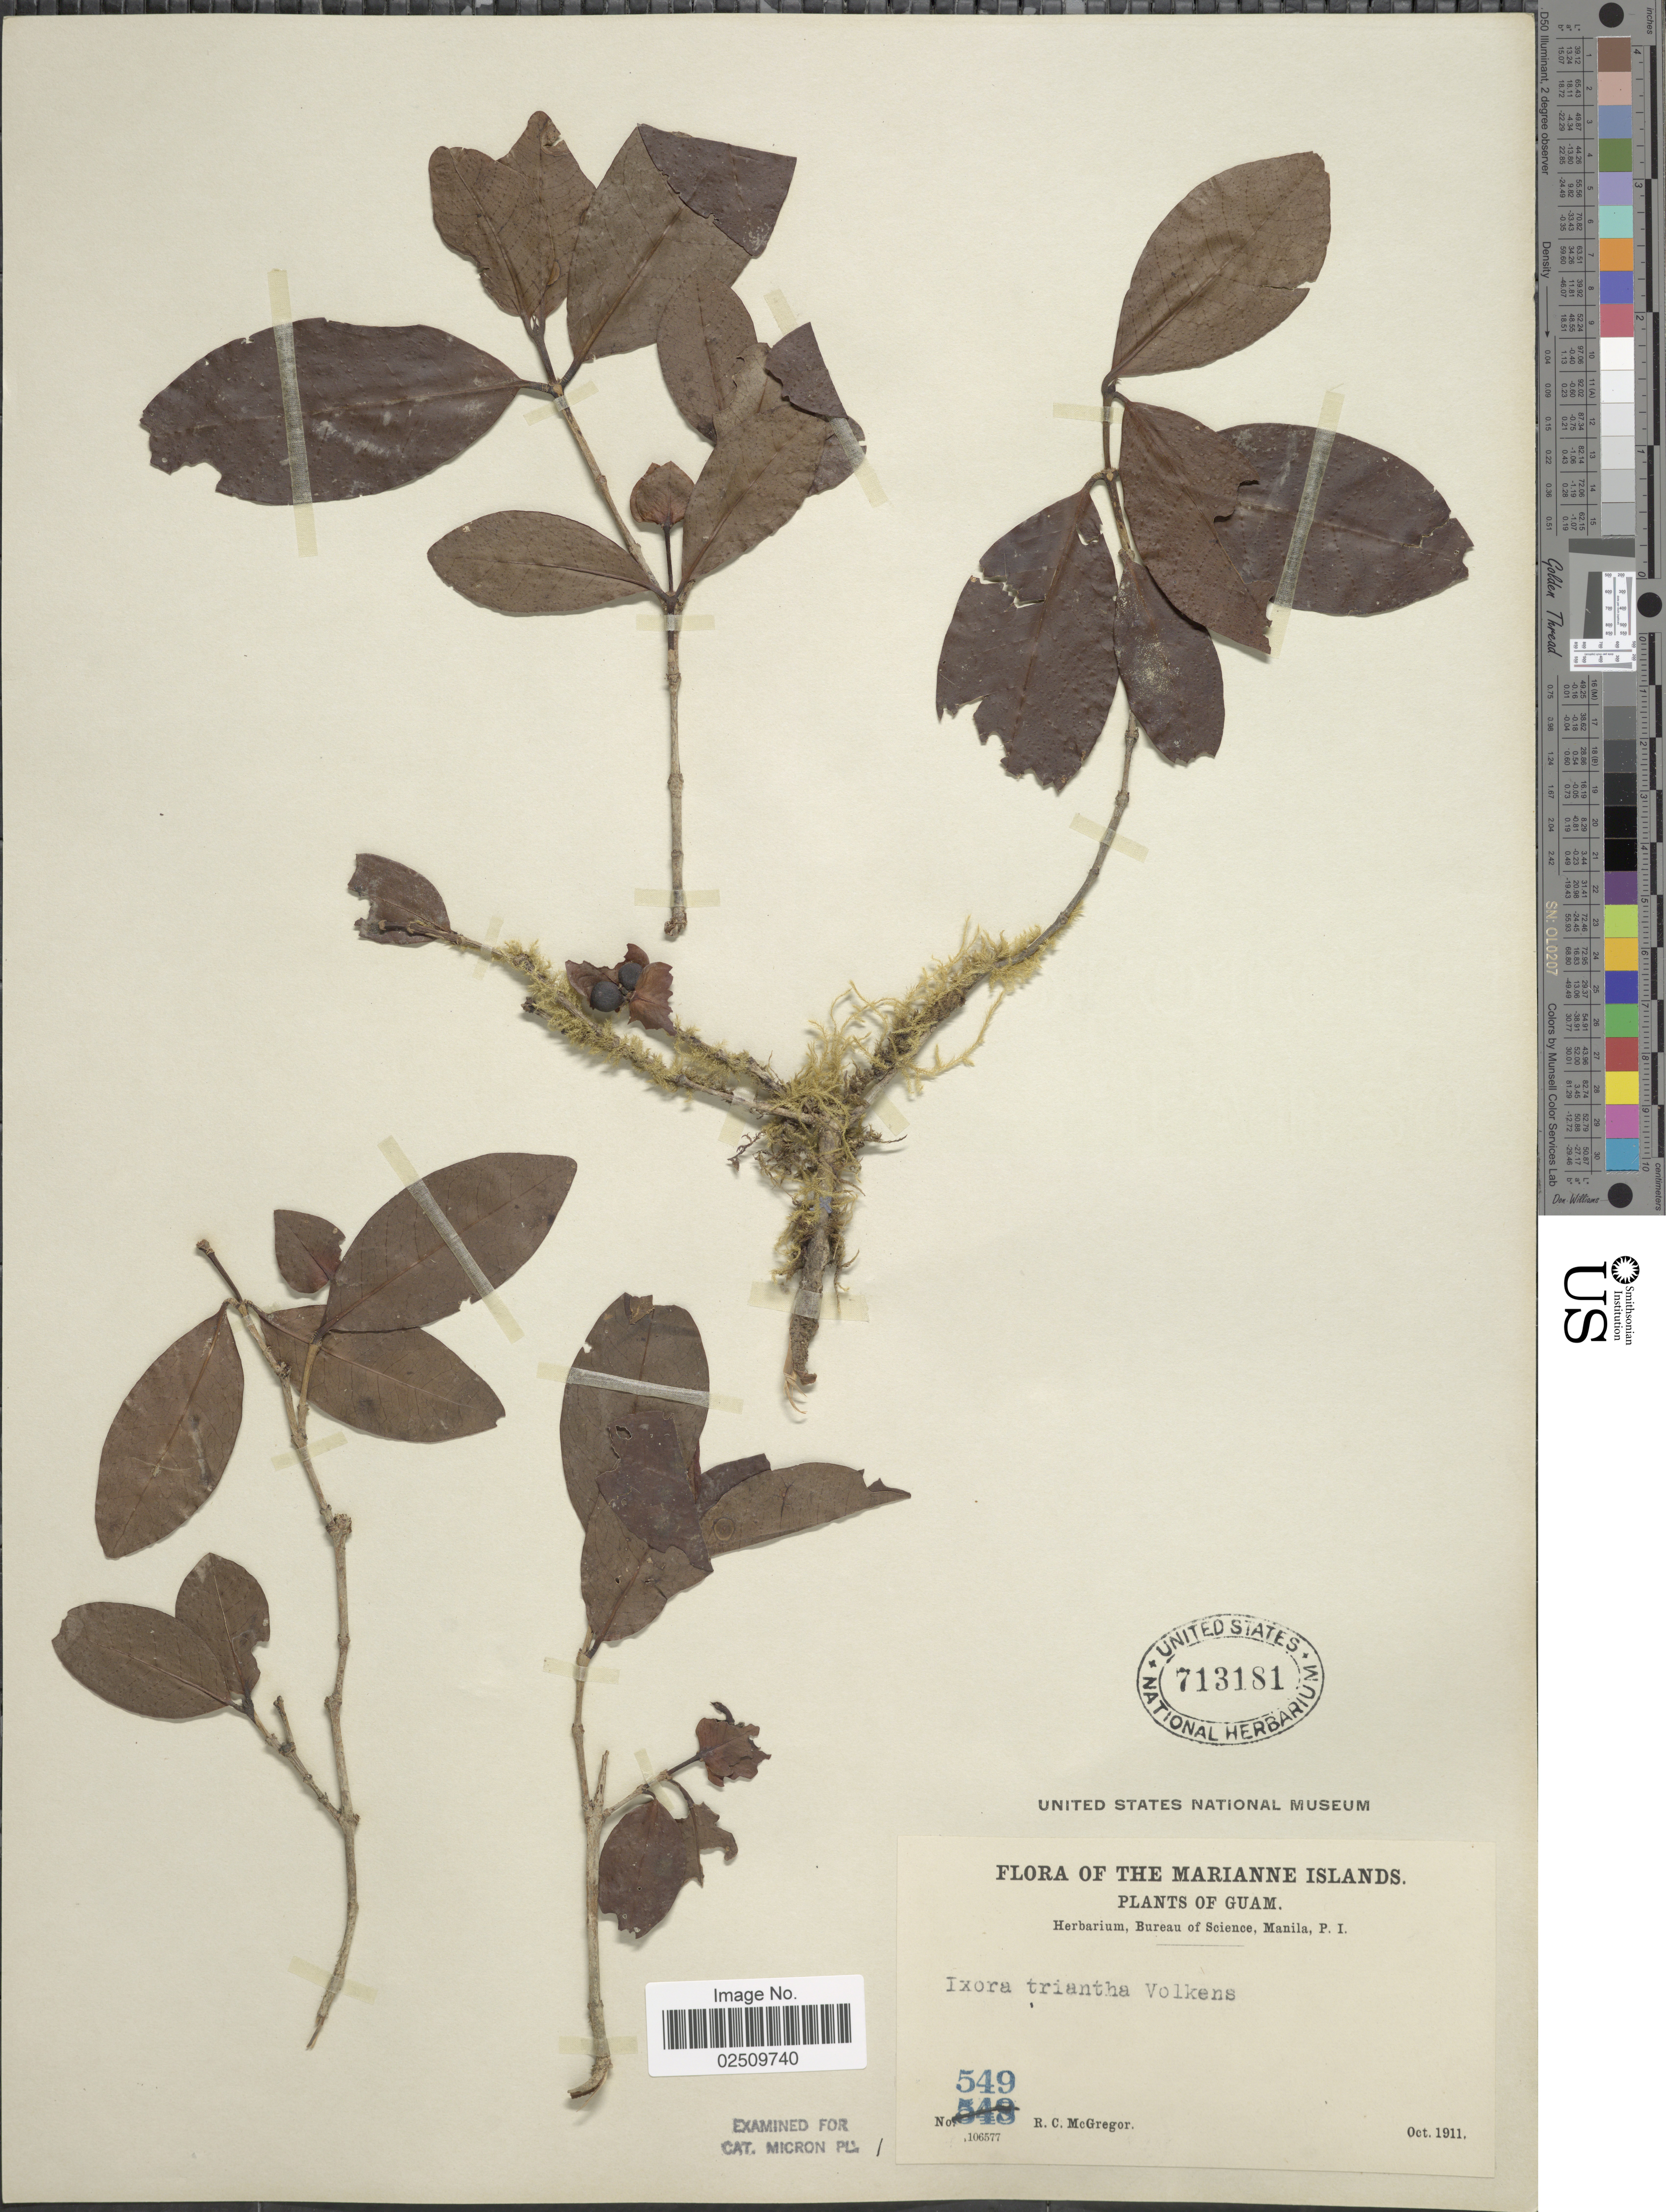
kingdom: Plantae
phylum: Tracheophyta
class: Magnoliopsida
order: Gentianales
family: Rubiaceae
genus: Ixora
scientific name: Ixora triantha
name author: Volkens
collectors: R. C. McGregor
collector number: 549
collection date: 1911-10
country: Guam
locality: The Marianne Islands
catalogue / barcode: US 713181